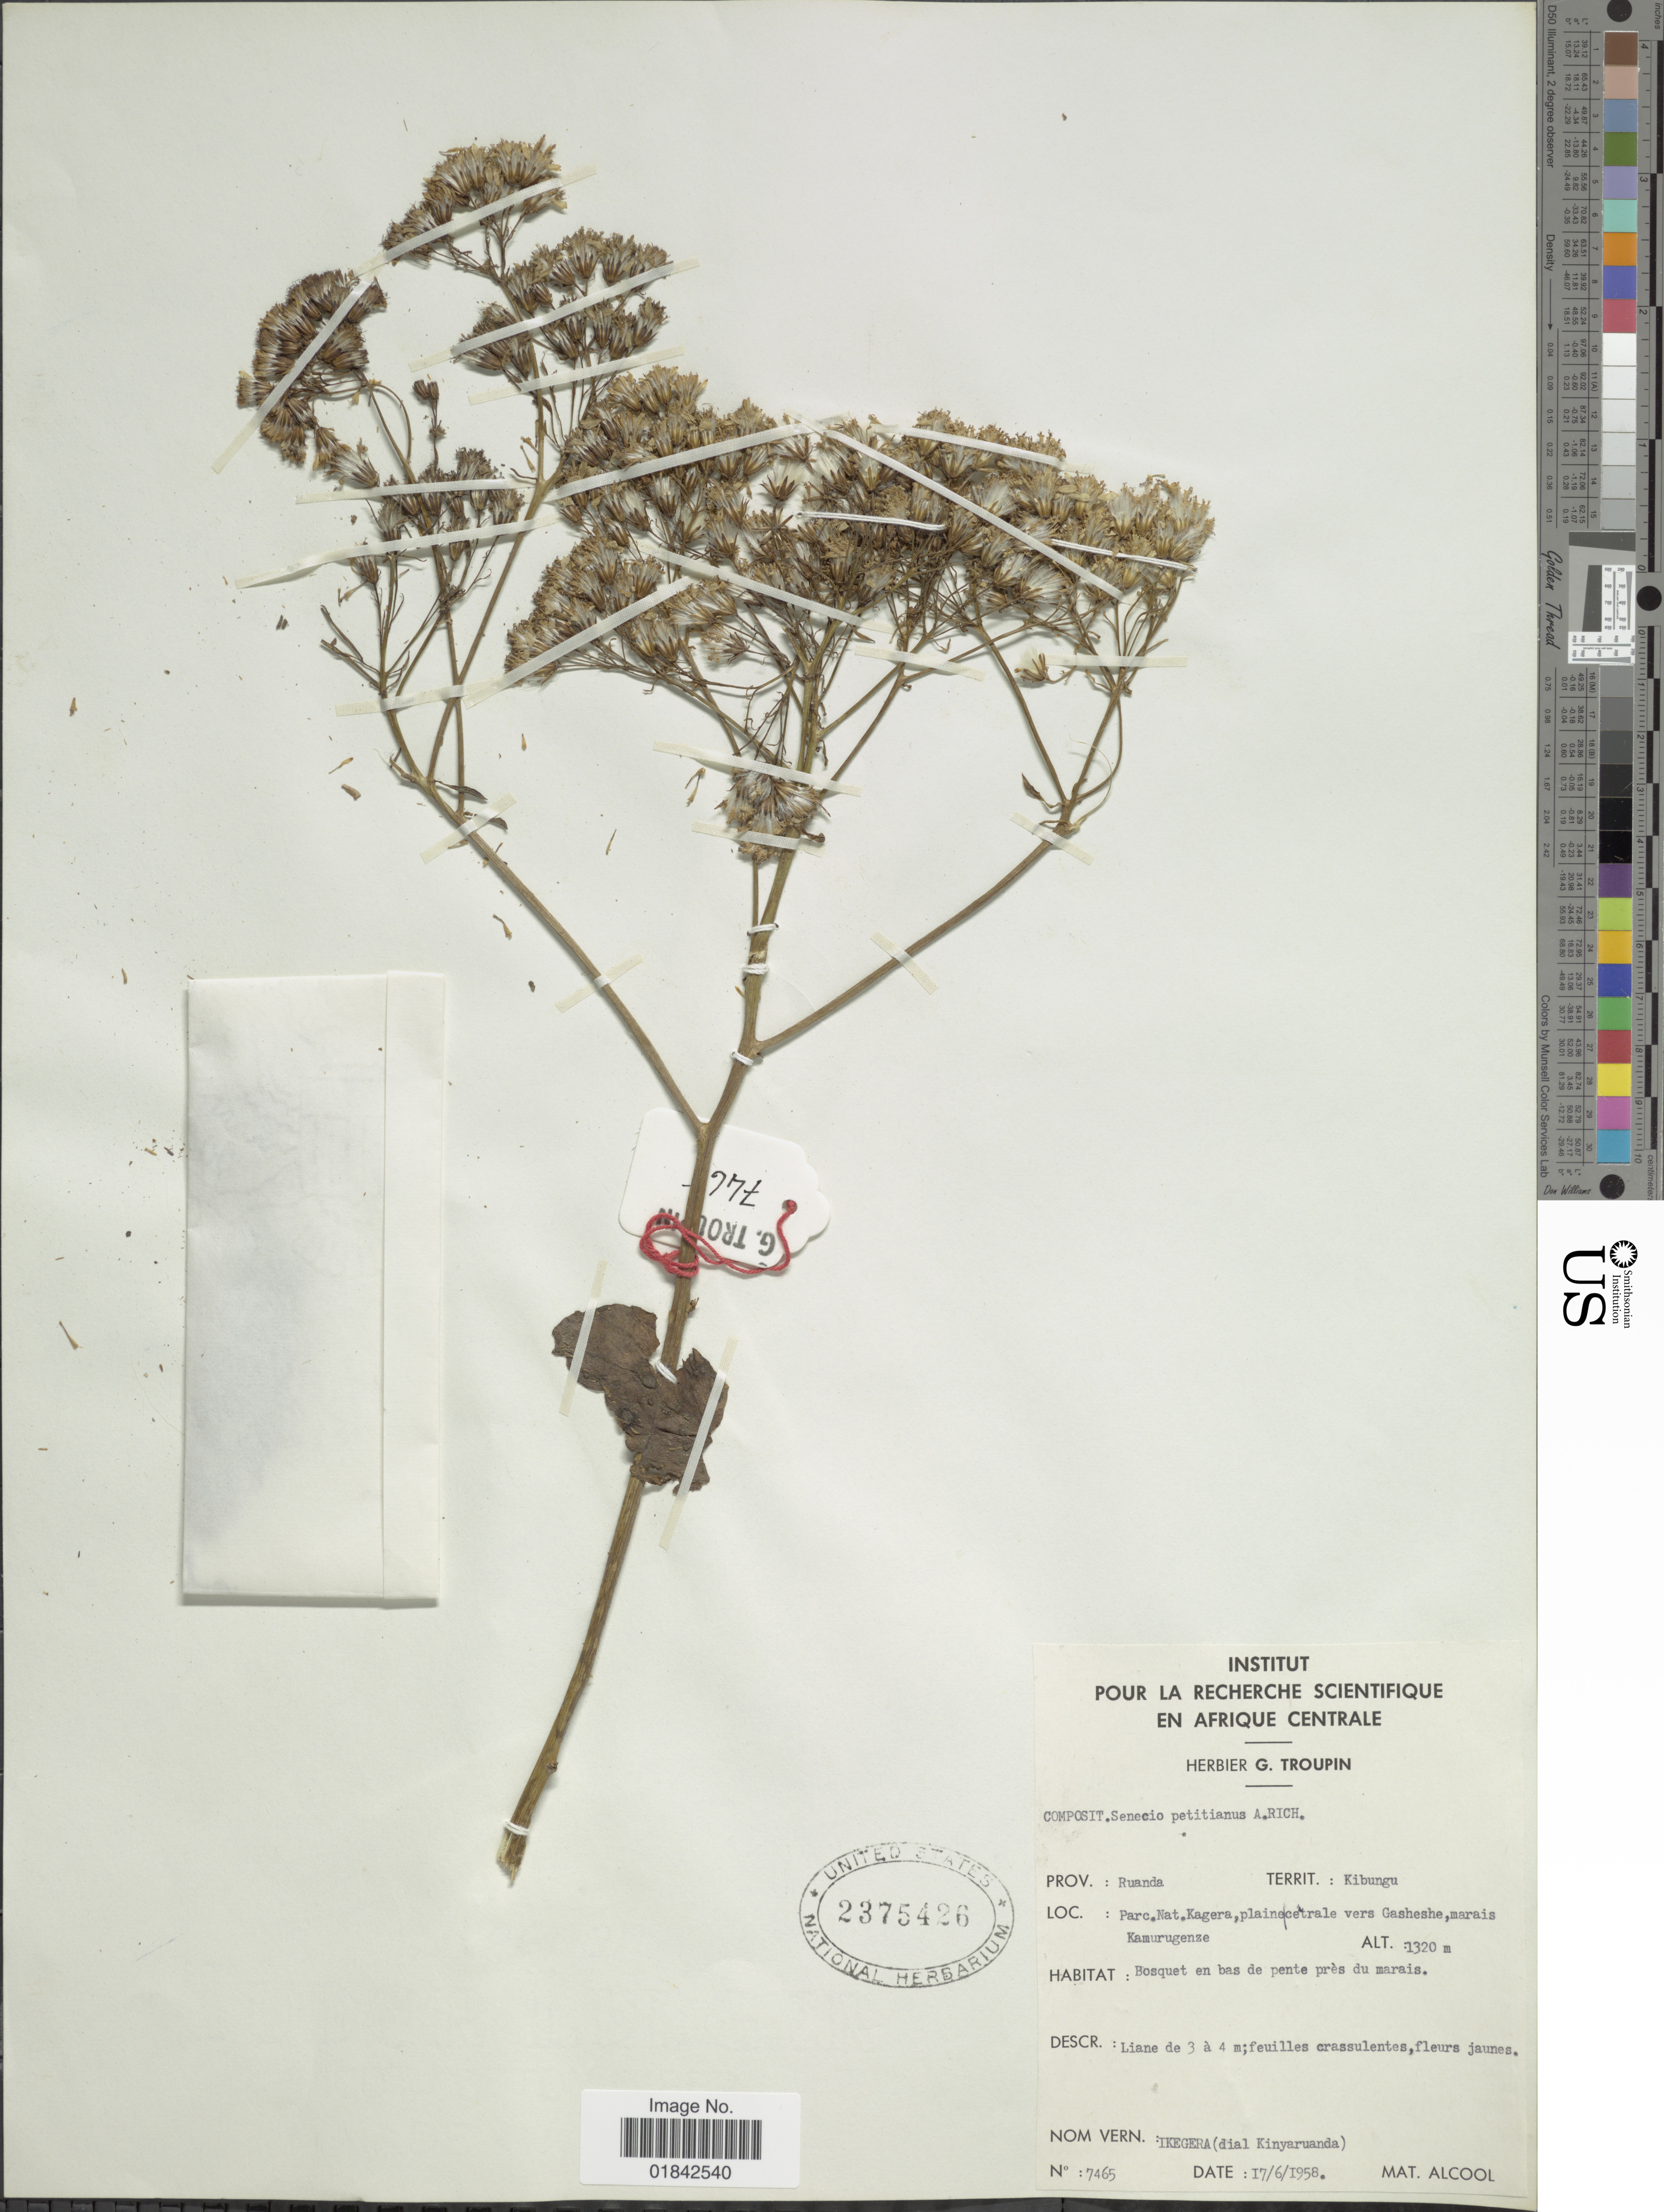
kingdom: Plantae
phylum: Tracheophyta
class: Magnoliopsida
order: Asterales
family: Asteraceae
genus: Senecio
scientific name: Senecio petitianus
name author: A. Rich.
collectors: M. Alcool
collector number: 7465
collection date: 1958-06-17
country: Rwanda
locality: Territ.: Kibungu. Parc. Nat. Kagera, plaine centrale ves Gasheshe, marais Kamurugenze. Prov. Ruanda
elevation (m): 1320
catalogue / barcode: US 2375426